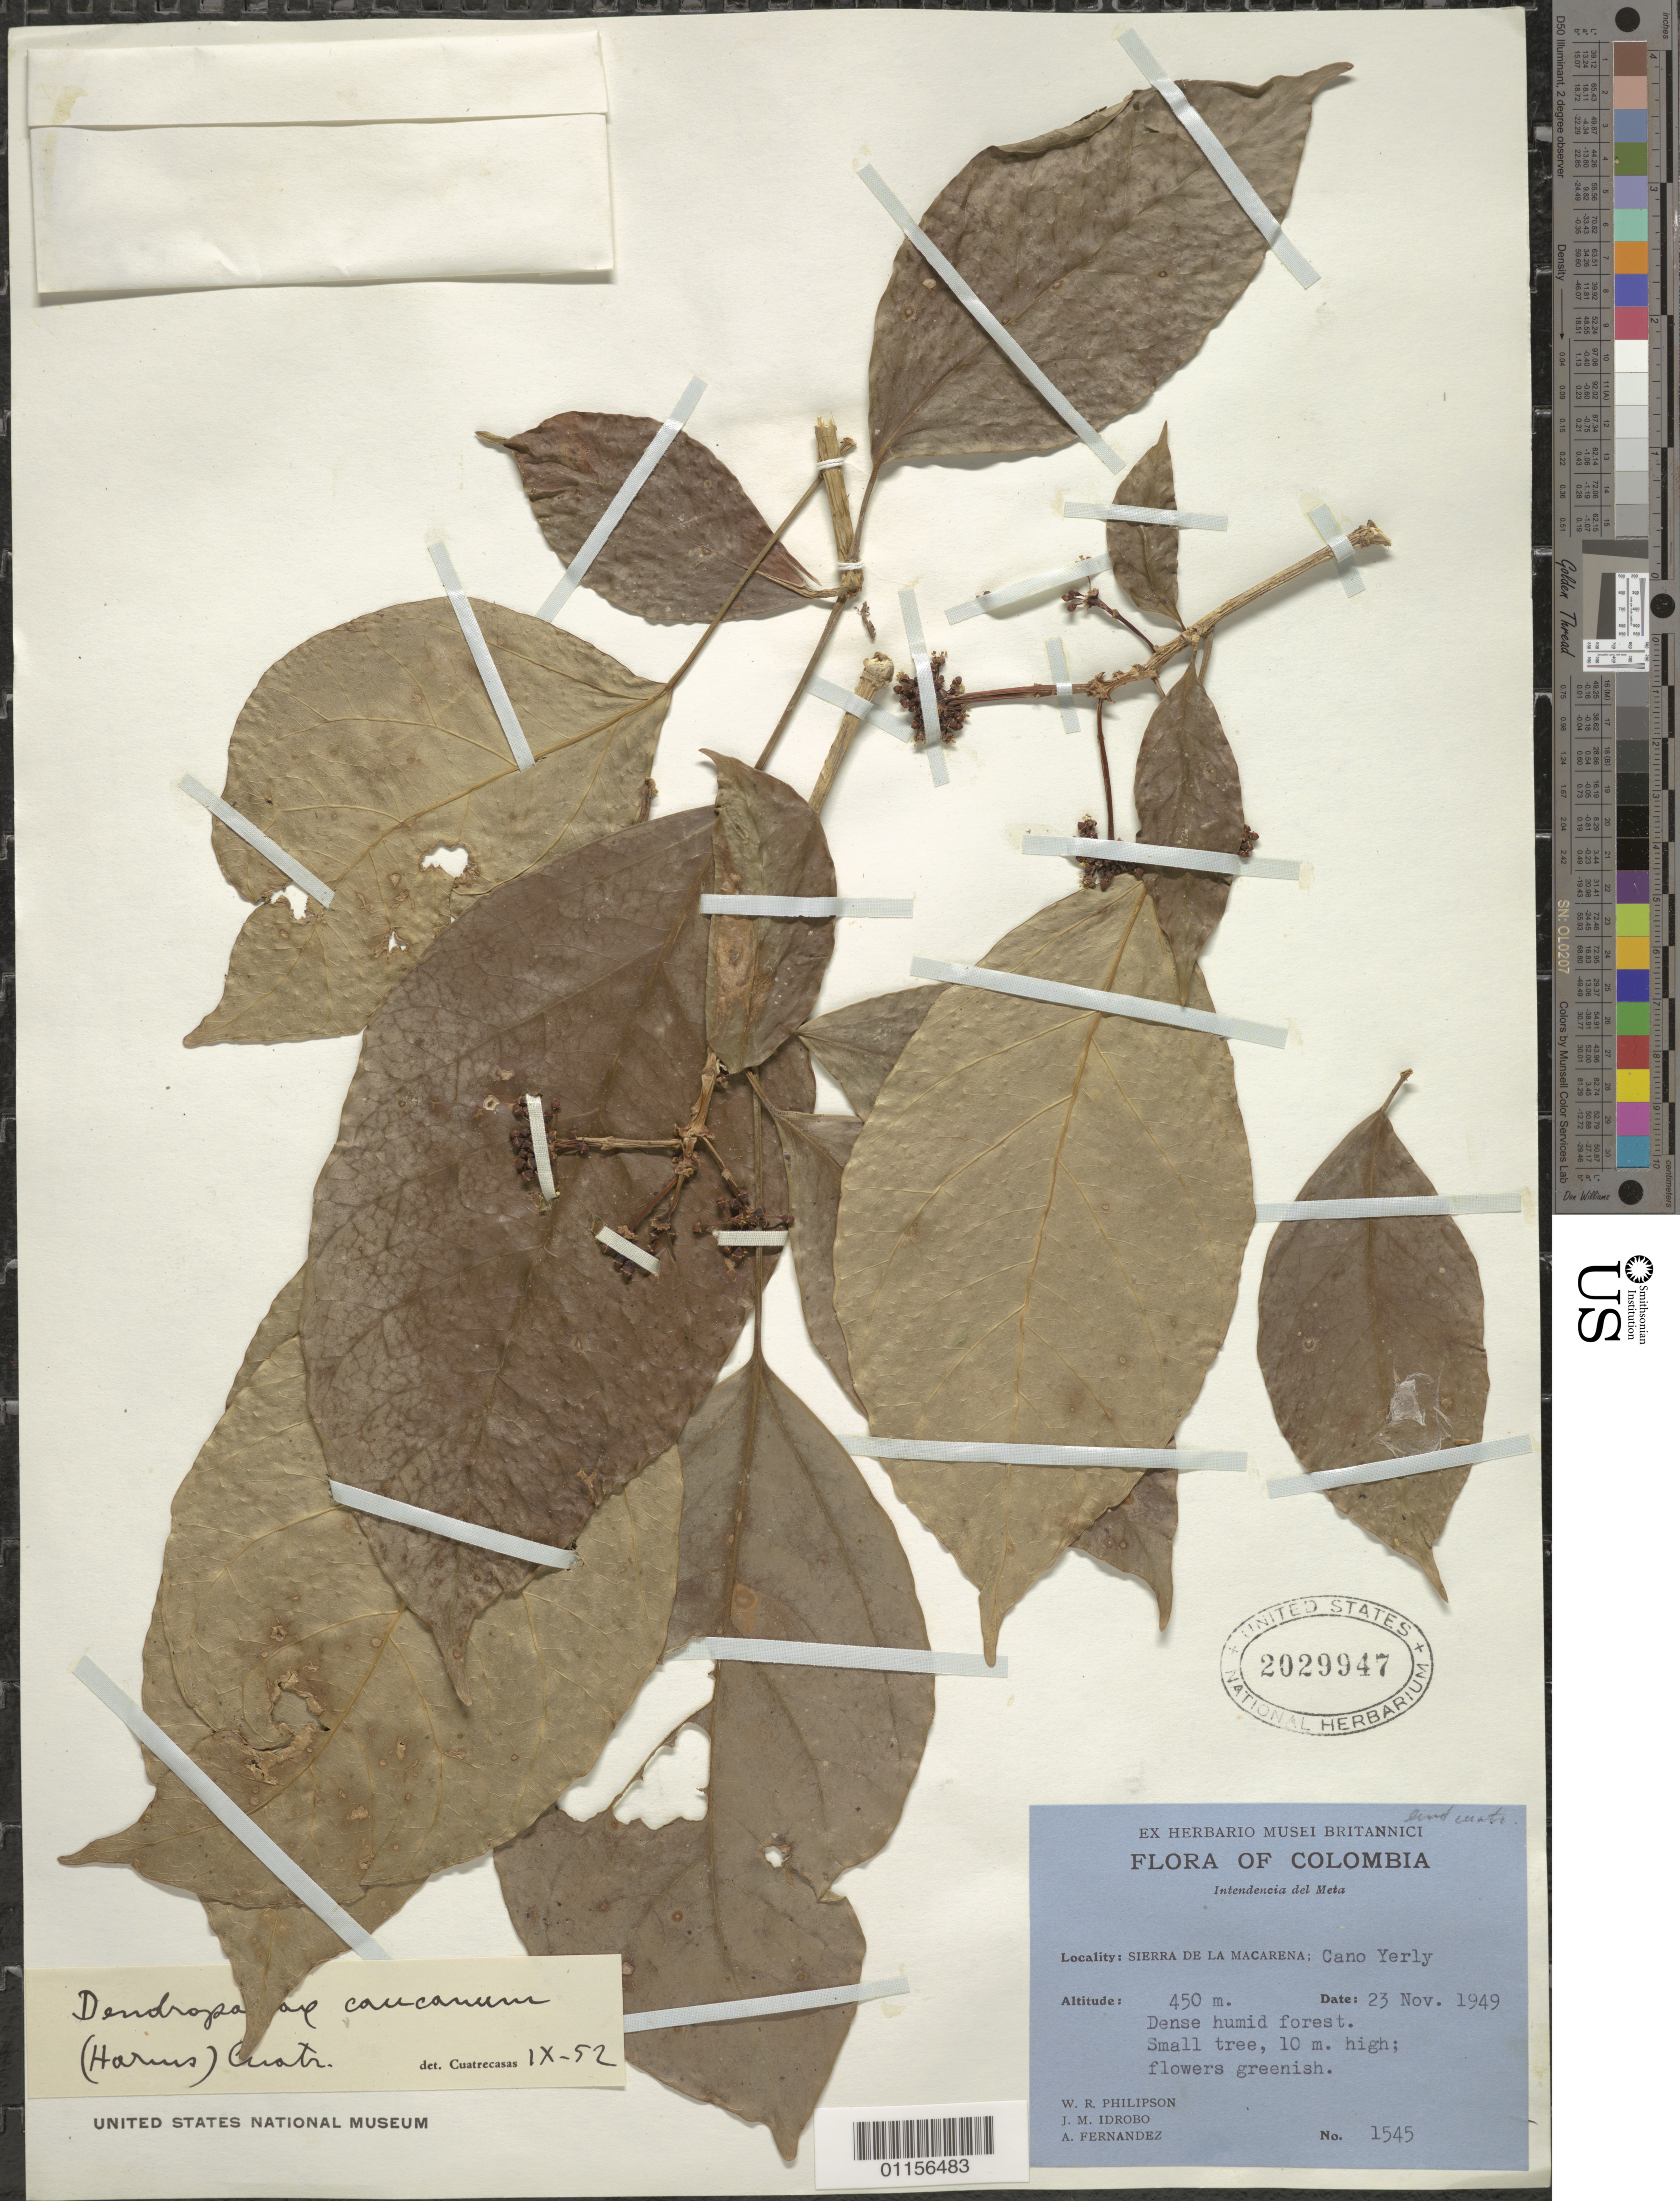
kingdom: Plantae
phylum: Tracheophyta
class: Magnoliopsida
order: Apiales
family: Araliaceae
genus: Dendropanax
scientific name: Dendropanax caucanus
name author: (Harms) Harms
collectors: W. R. Philipson, J. M. Idrobo & R. Jaramillo M.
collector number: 1545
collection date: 1949-11-23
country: Colombia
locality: Sierra de la Macarena; Cano Yerly.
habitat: Small tree, in dense humid forest.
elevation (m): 450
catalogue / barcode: US 2029947